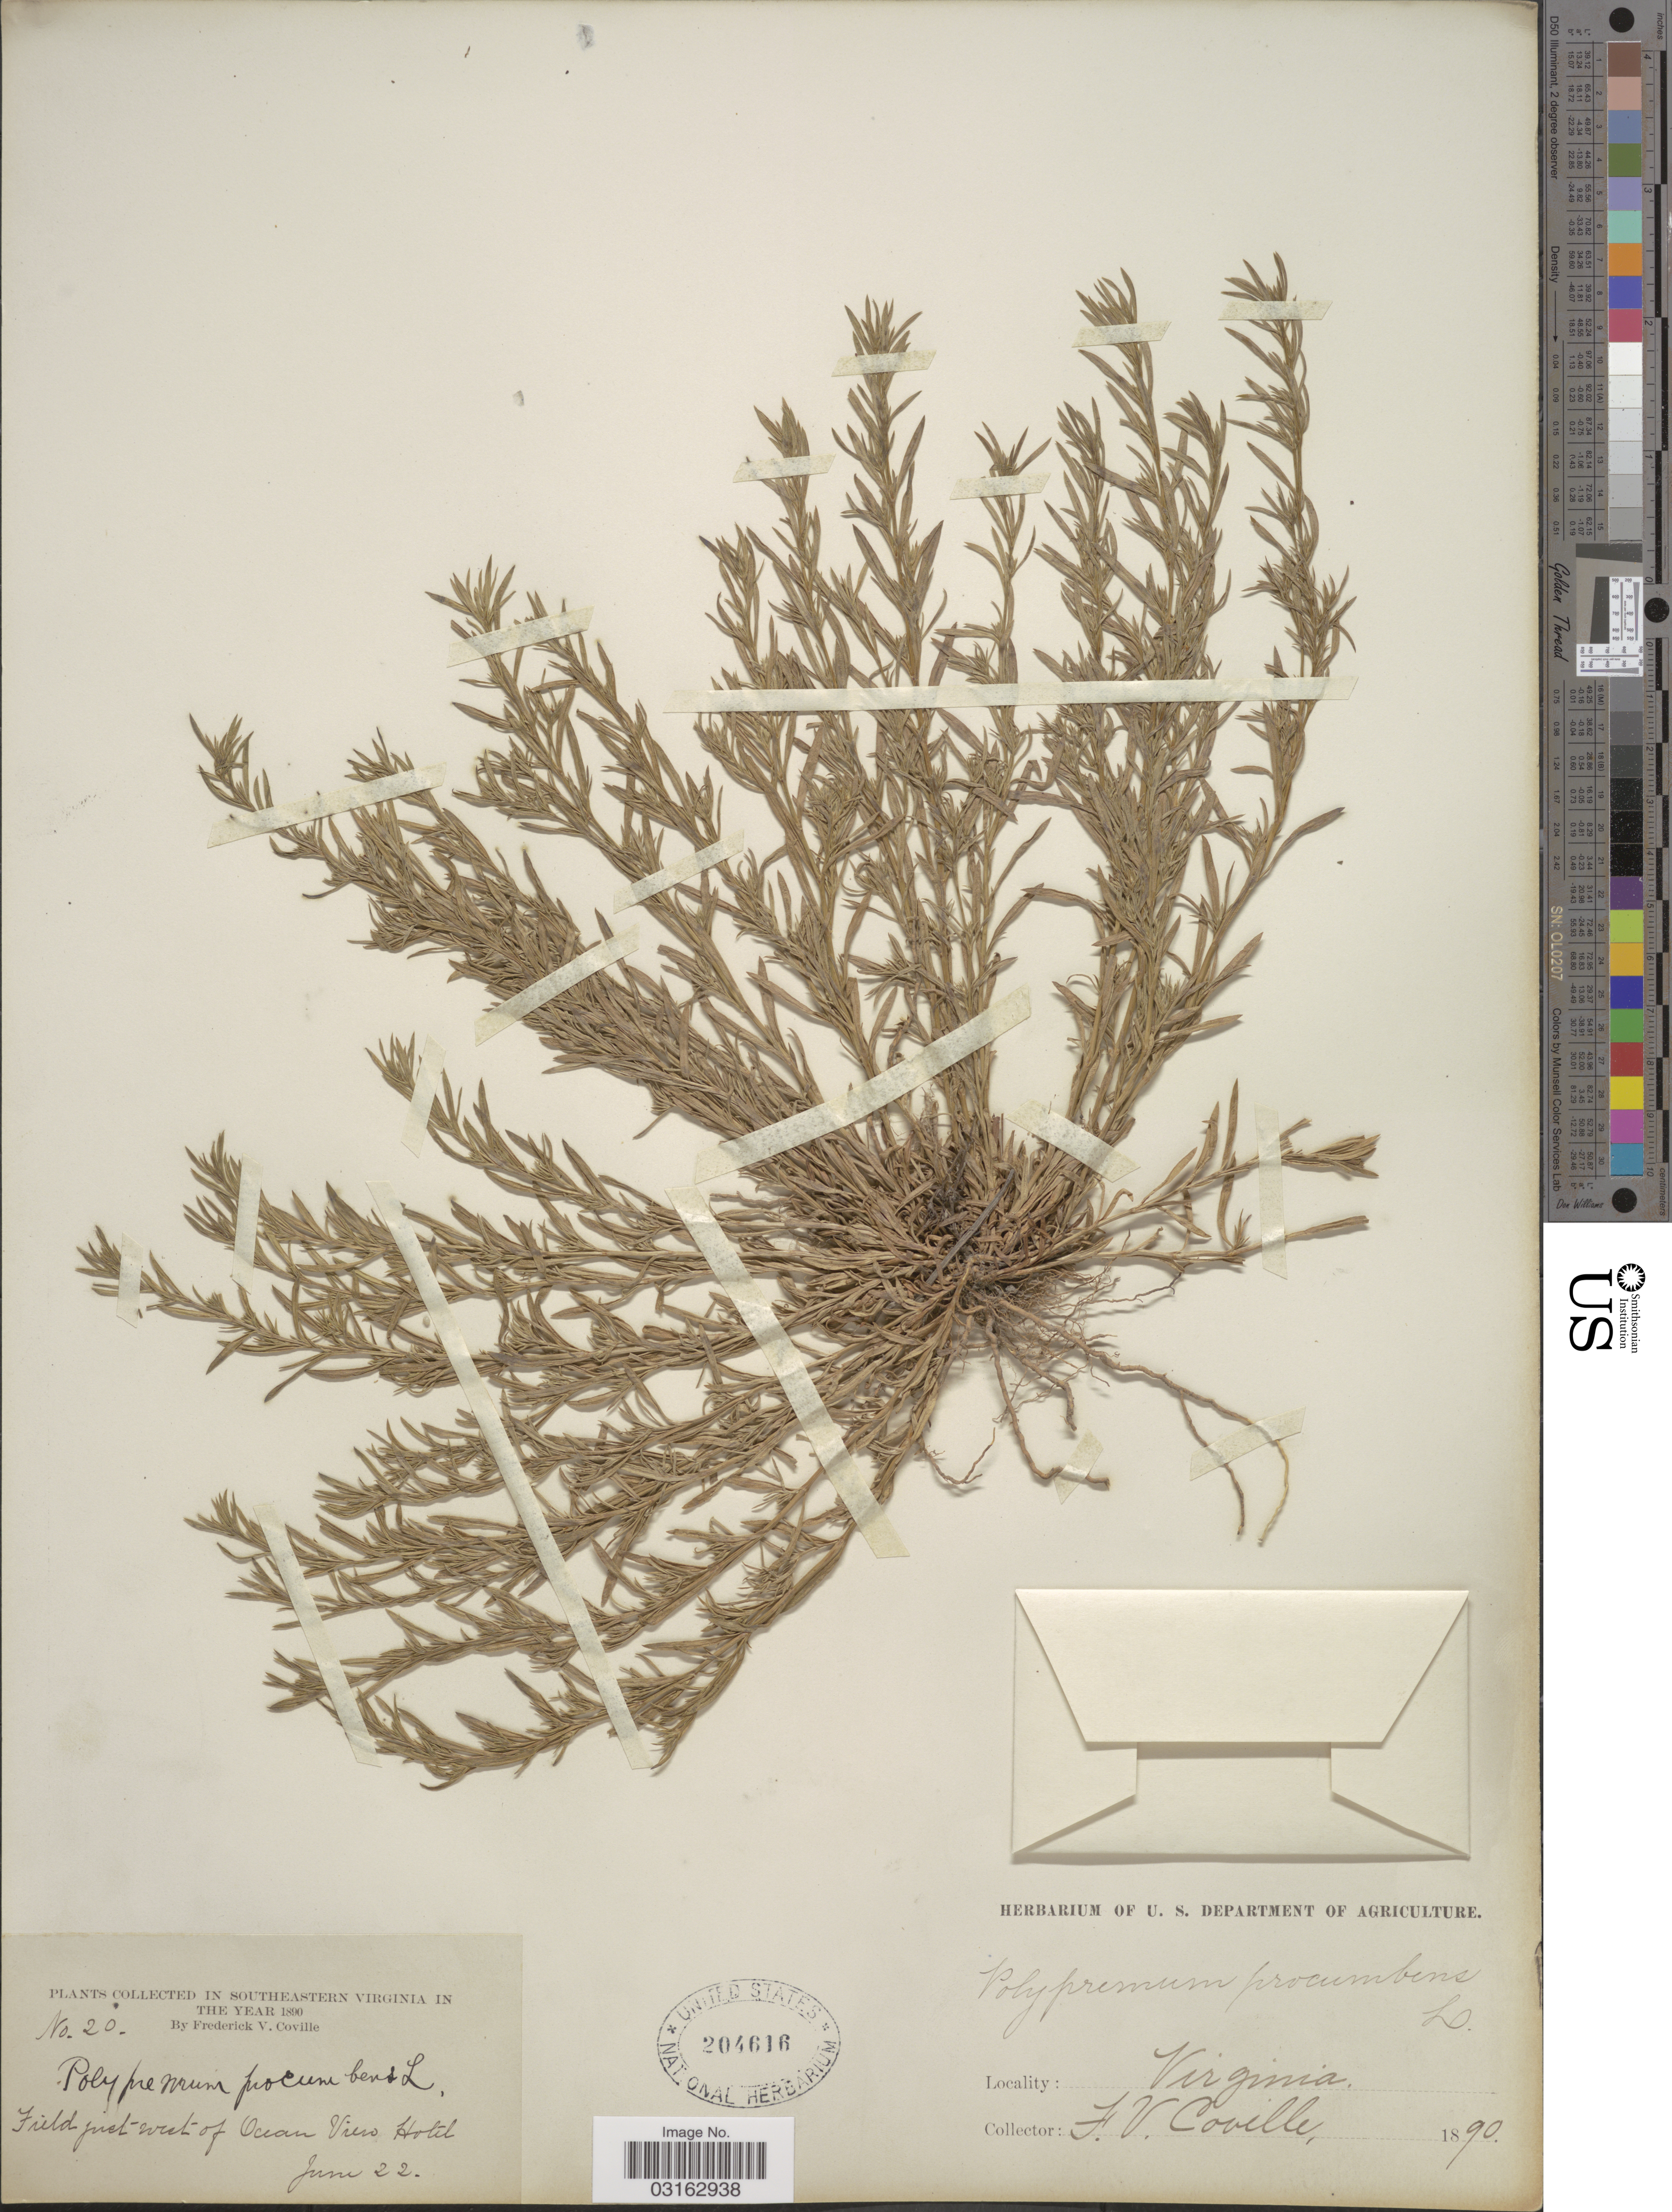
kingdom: Plantae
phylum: Tracheophyta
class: Magnoliopsida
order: Lamiales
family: Tetrachondraceae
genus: Polypremum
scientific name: Polypremum procumbens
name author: L.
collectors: F. V. Coville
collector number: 20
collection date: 1890-06-22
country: United States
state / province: Virginia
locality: In the Southeastern Virginia. Field just west of Ocean View Hotel.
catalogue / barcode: US 204616